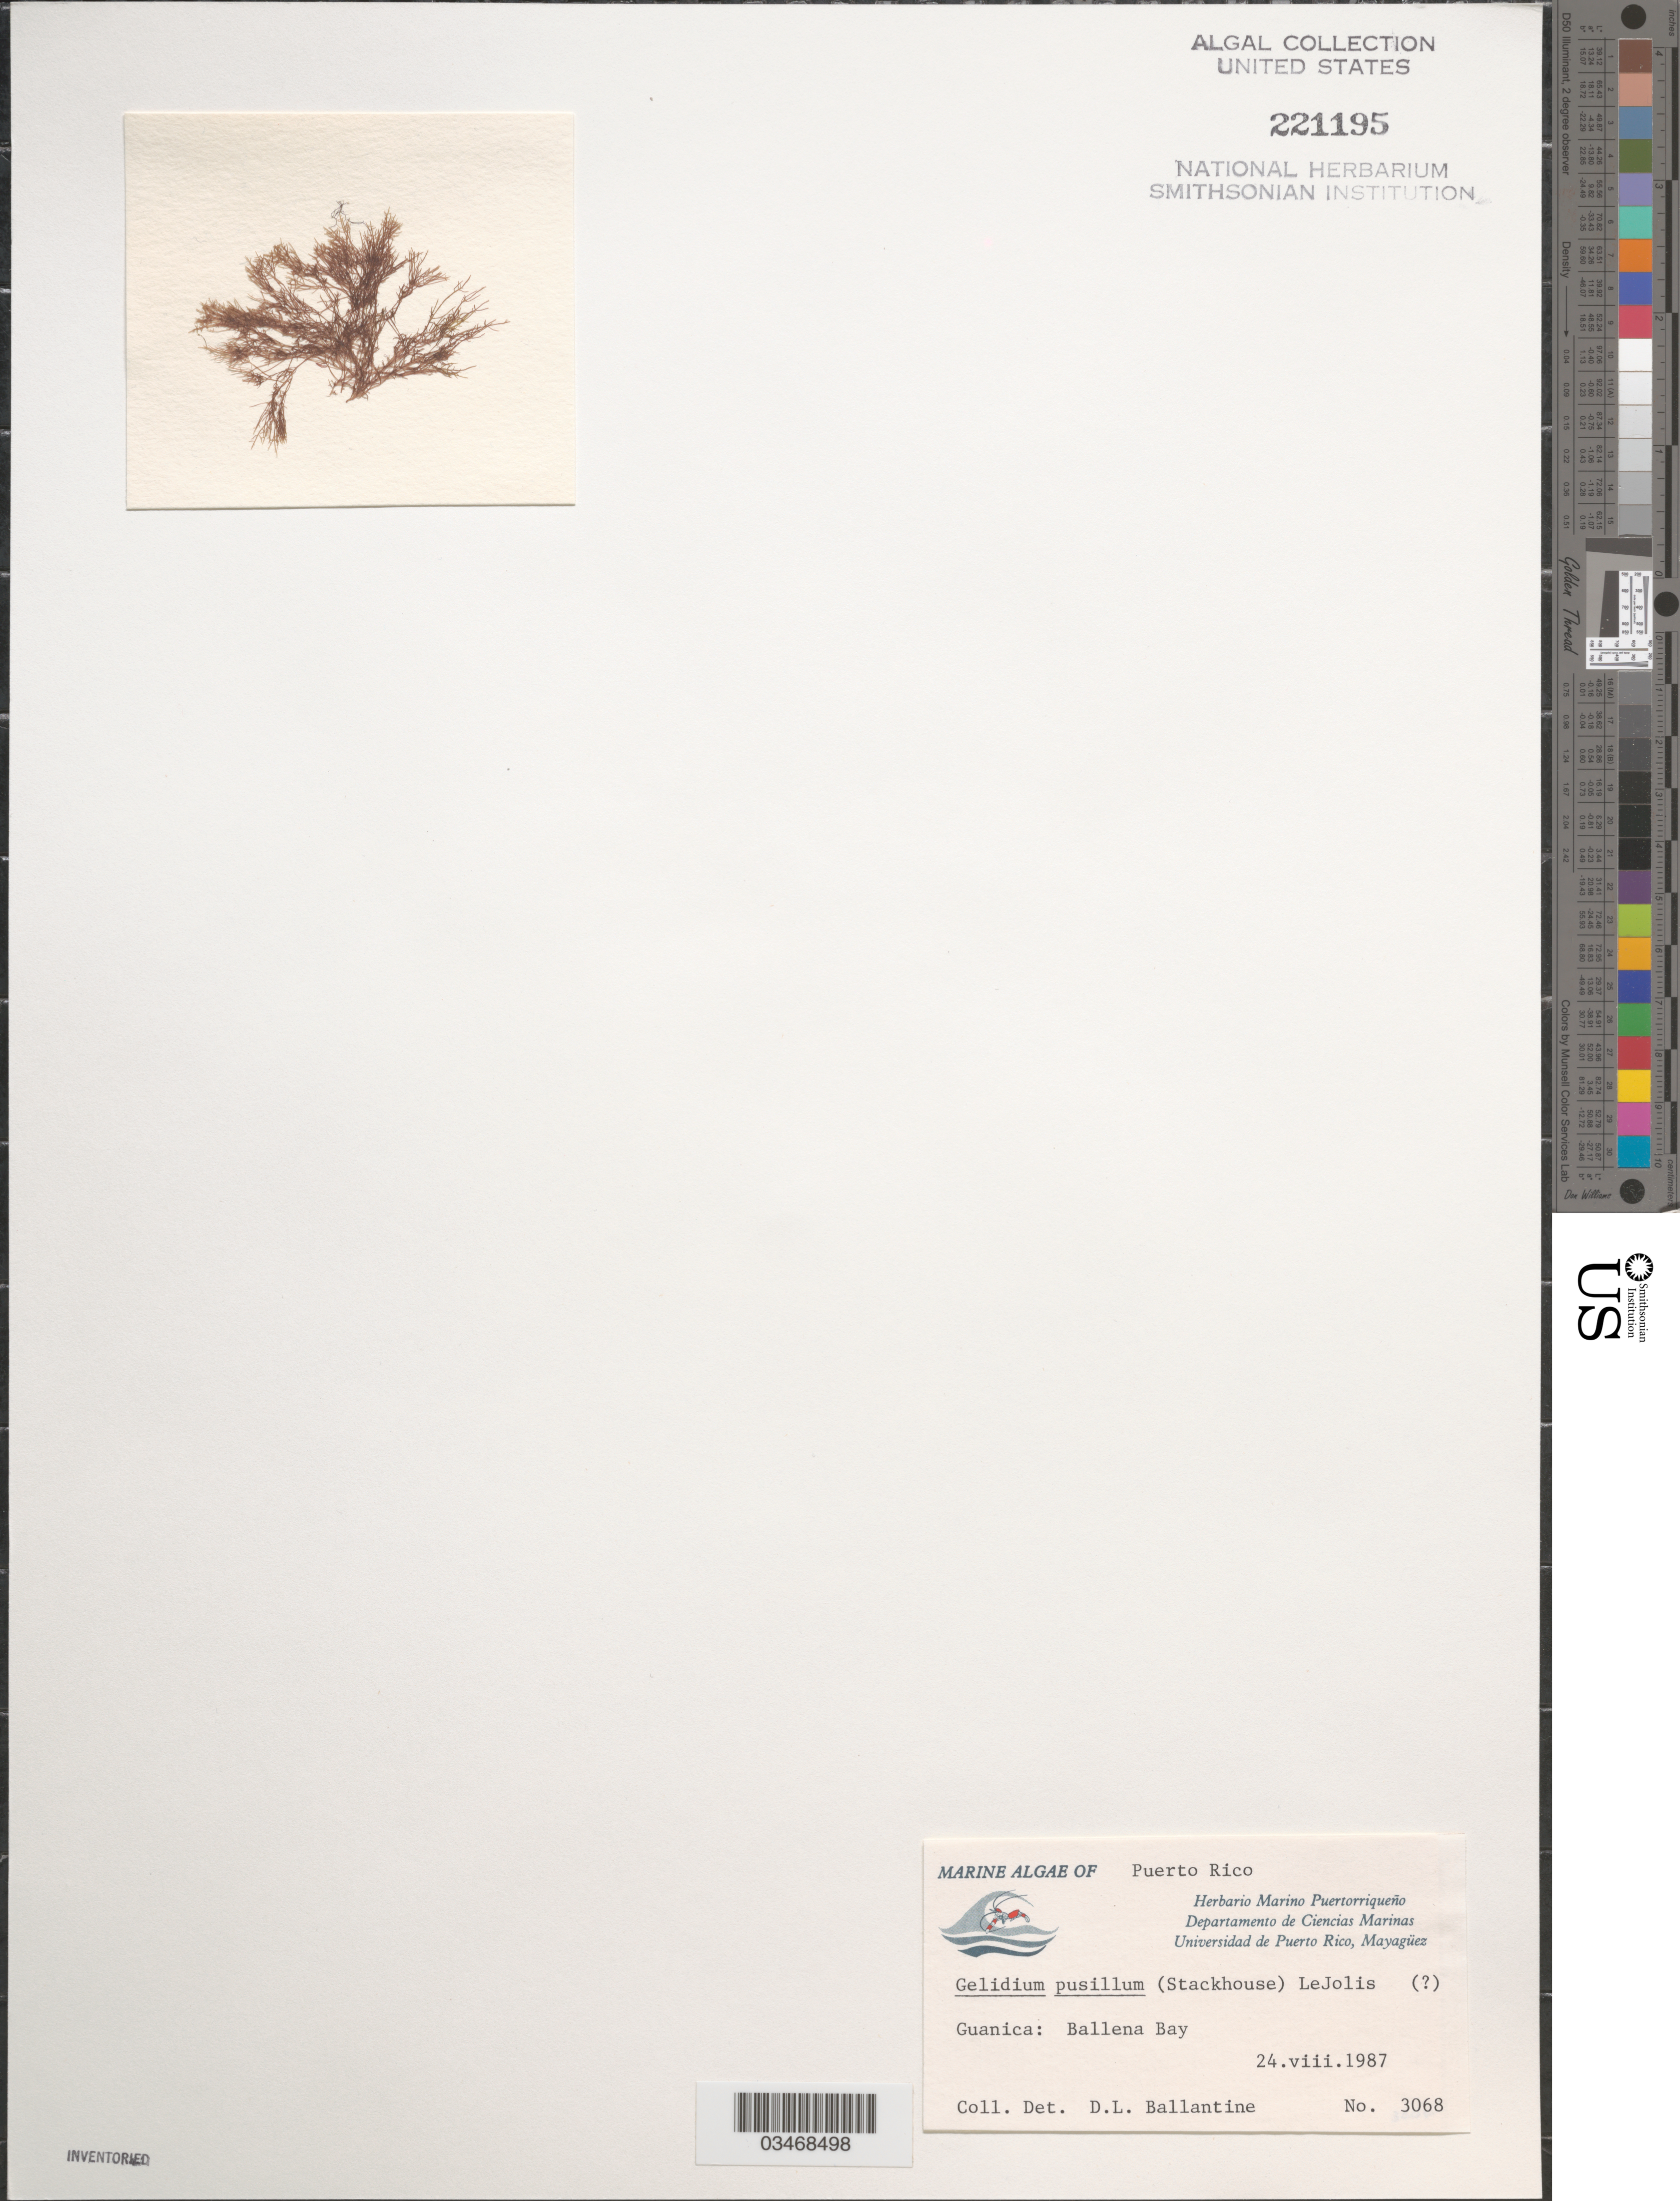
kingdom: Plantae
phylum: Rhodophyta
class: Florideophyceae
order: Gelidiales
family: Gelidiaceae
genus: Gelidium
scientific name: Gelidium pusillum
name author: (Stackh.) Le Jol.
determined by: Ballantine, D. L.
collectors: D.L. Ballantine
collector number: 3068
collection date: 1987-08-24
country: Puerto Rico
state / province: Guanica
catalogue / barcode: US 221195